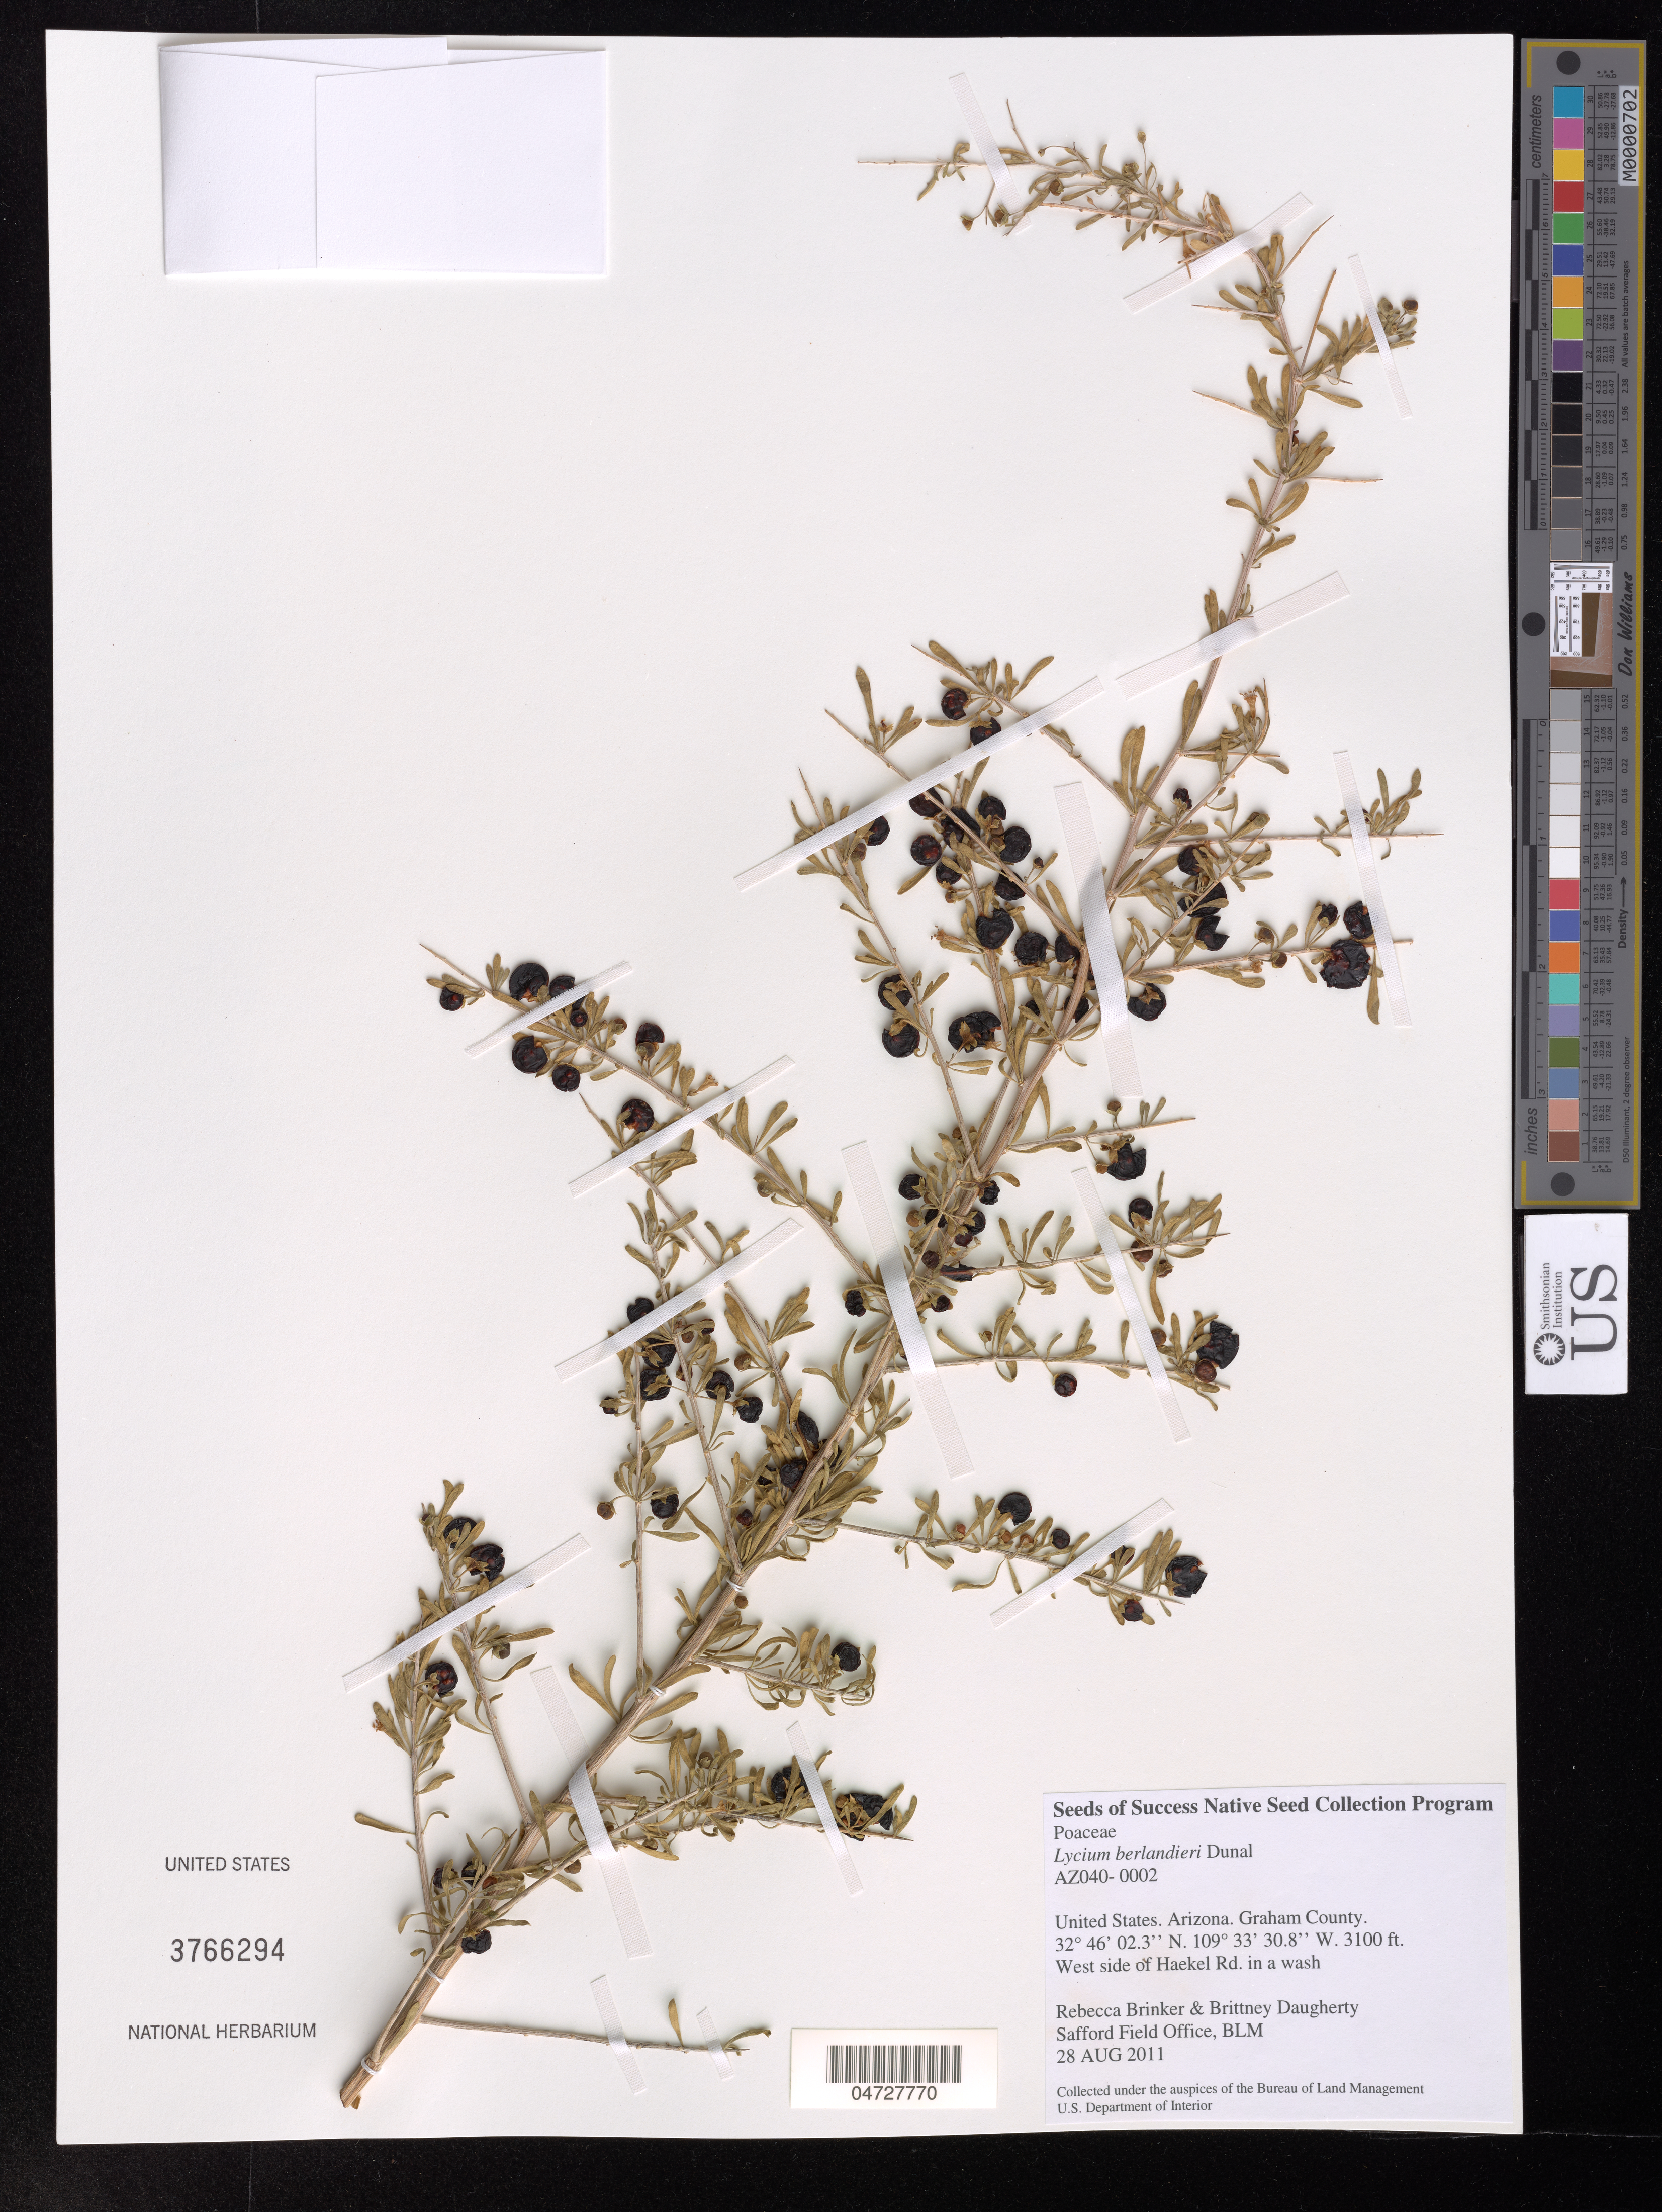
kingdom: Plantae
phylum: Tracheophyta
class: Magnoliopsida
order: Solanales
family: Solanaceae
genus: Lycium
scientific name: Lycium berlandieri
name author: Dunal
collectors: R. Brinker & B. Daugherty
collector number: AZ040-0002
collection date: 2011-08-28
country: United States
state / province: Arizona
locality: Graham County. West side of Haekel Rd. in a wash.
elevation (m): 945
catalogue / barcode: US 3766294